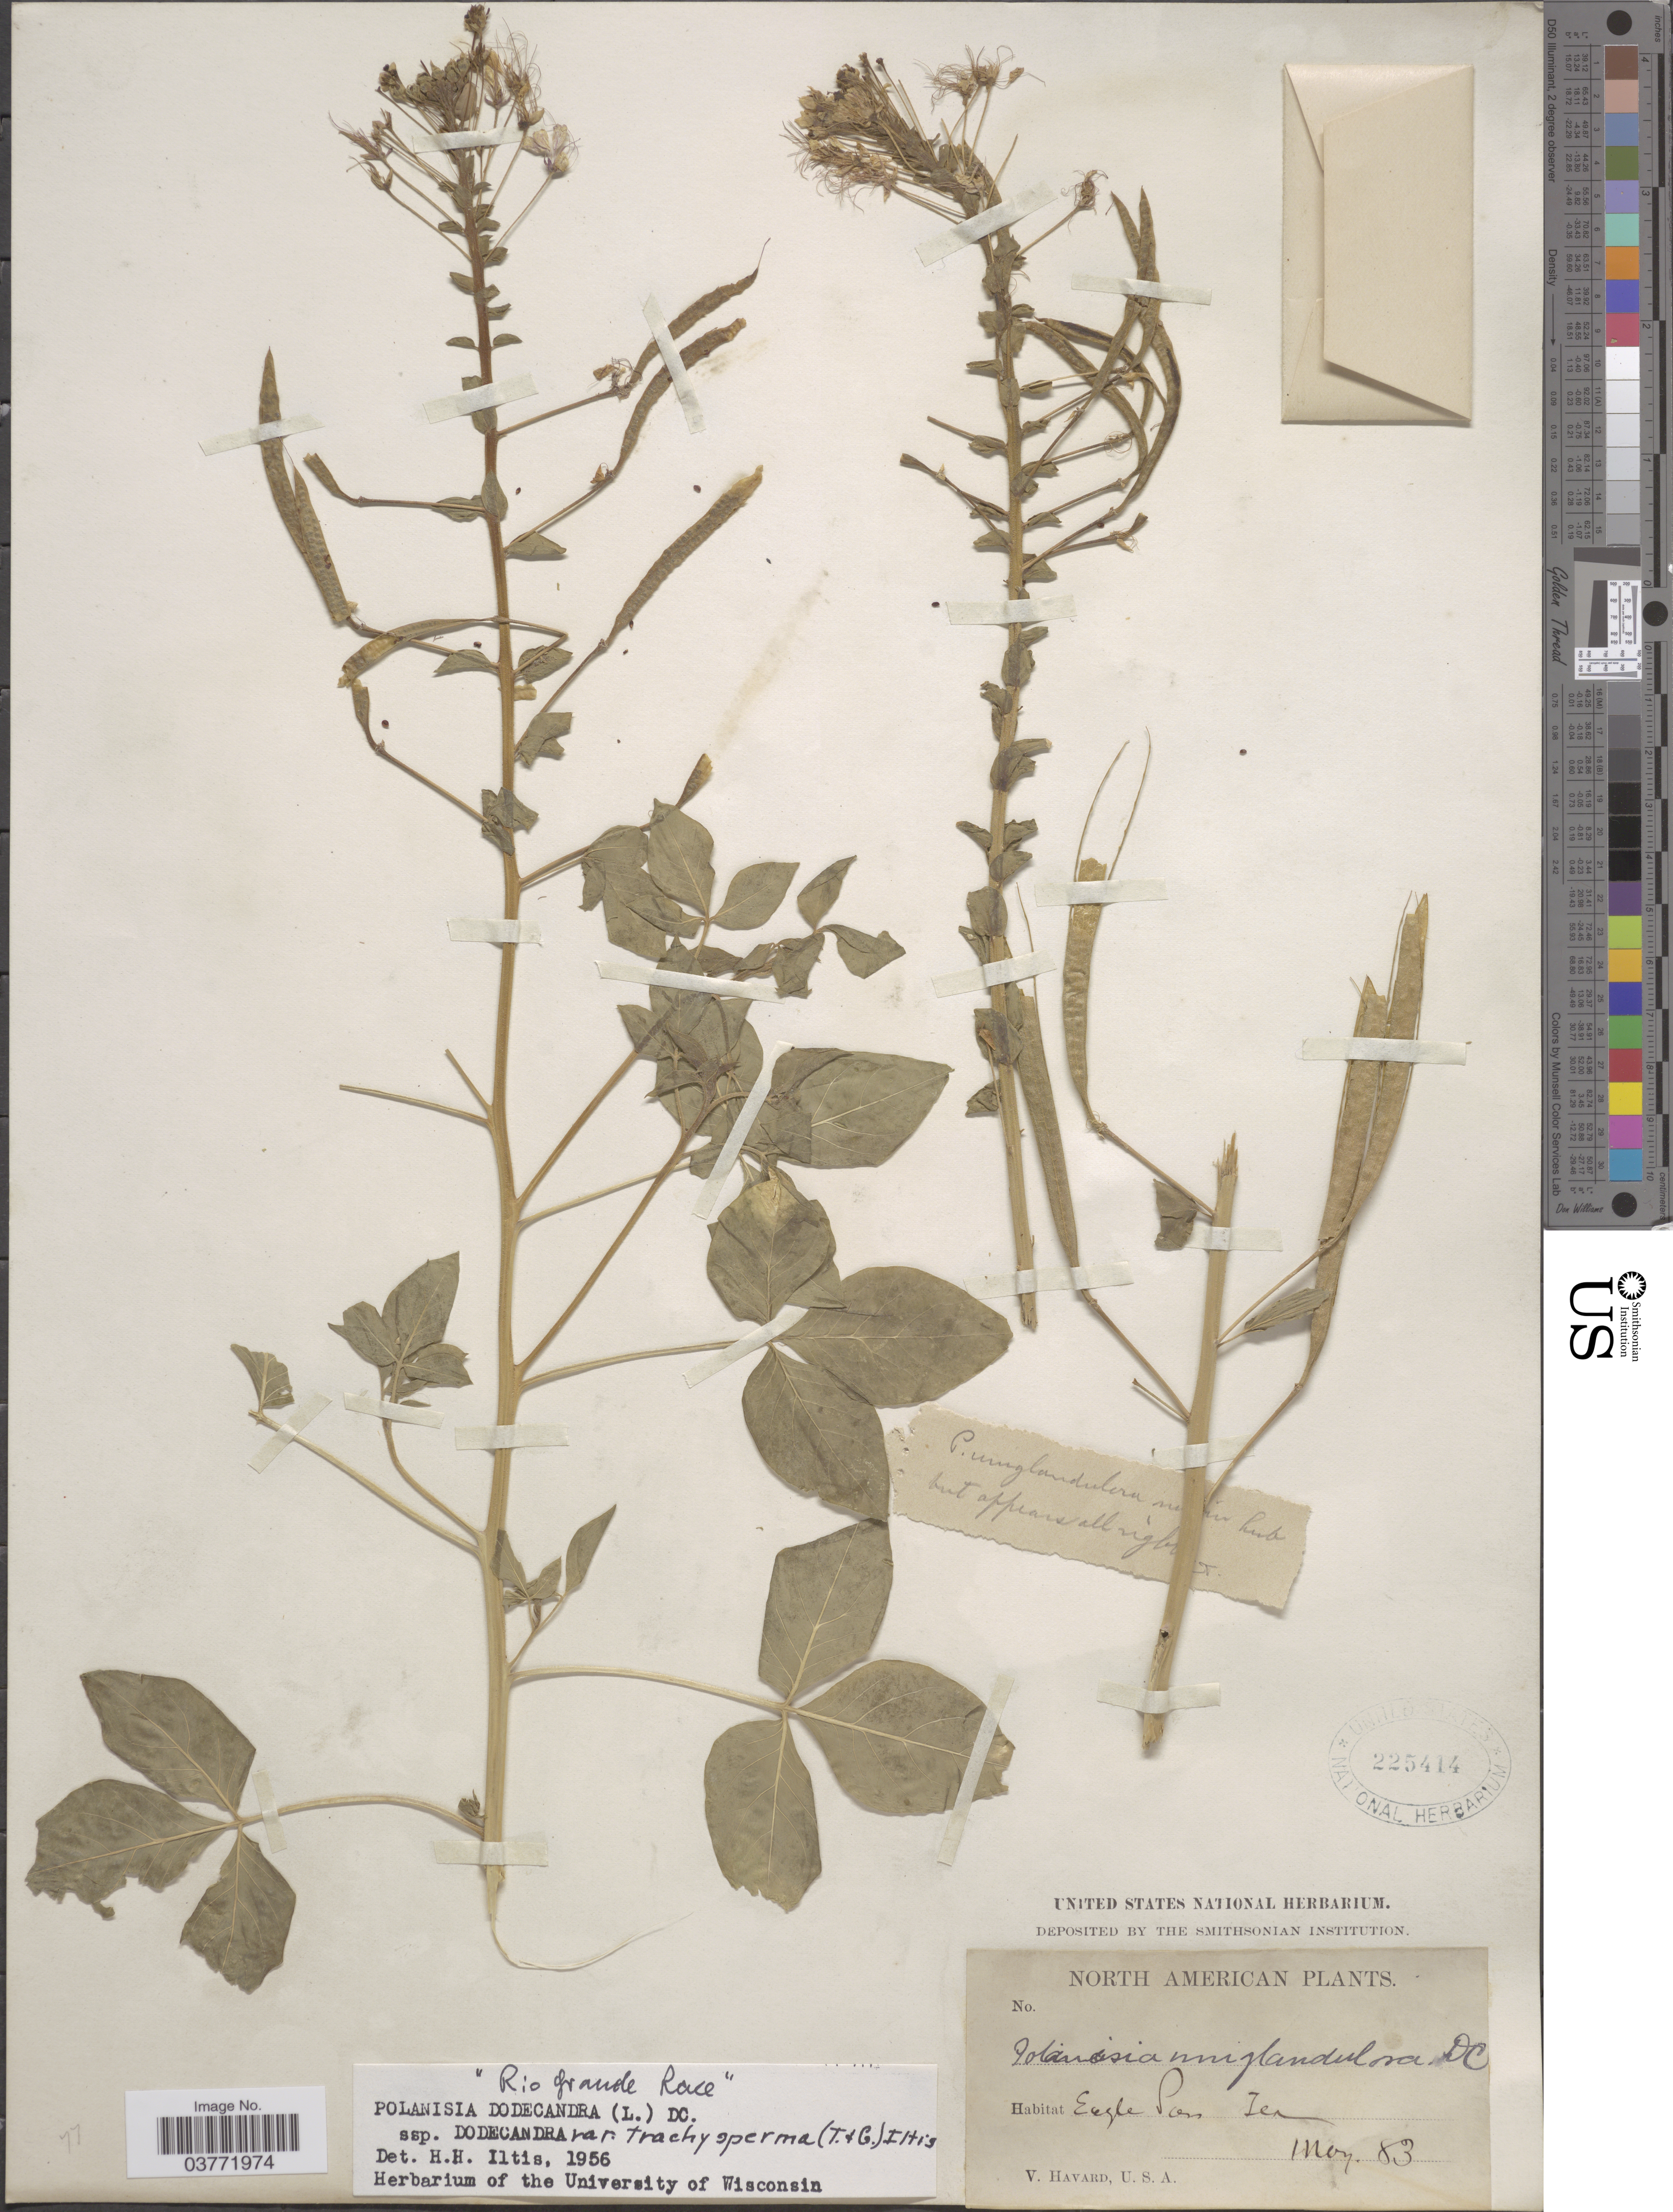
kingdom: Plantae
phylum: Tracheophyta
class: Magnoliopsida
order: Brassicales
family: Cleomaceae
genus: Polanisia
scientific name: Polanisia trachysperma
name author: Torr. & A. Gray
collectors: V. Havard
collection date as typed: Transcribed d/m/y: /5/83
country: United States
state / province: Tennessee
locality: Eagle Pass.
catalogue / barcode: US 225414